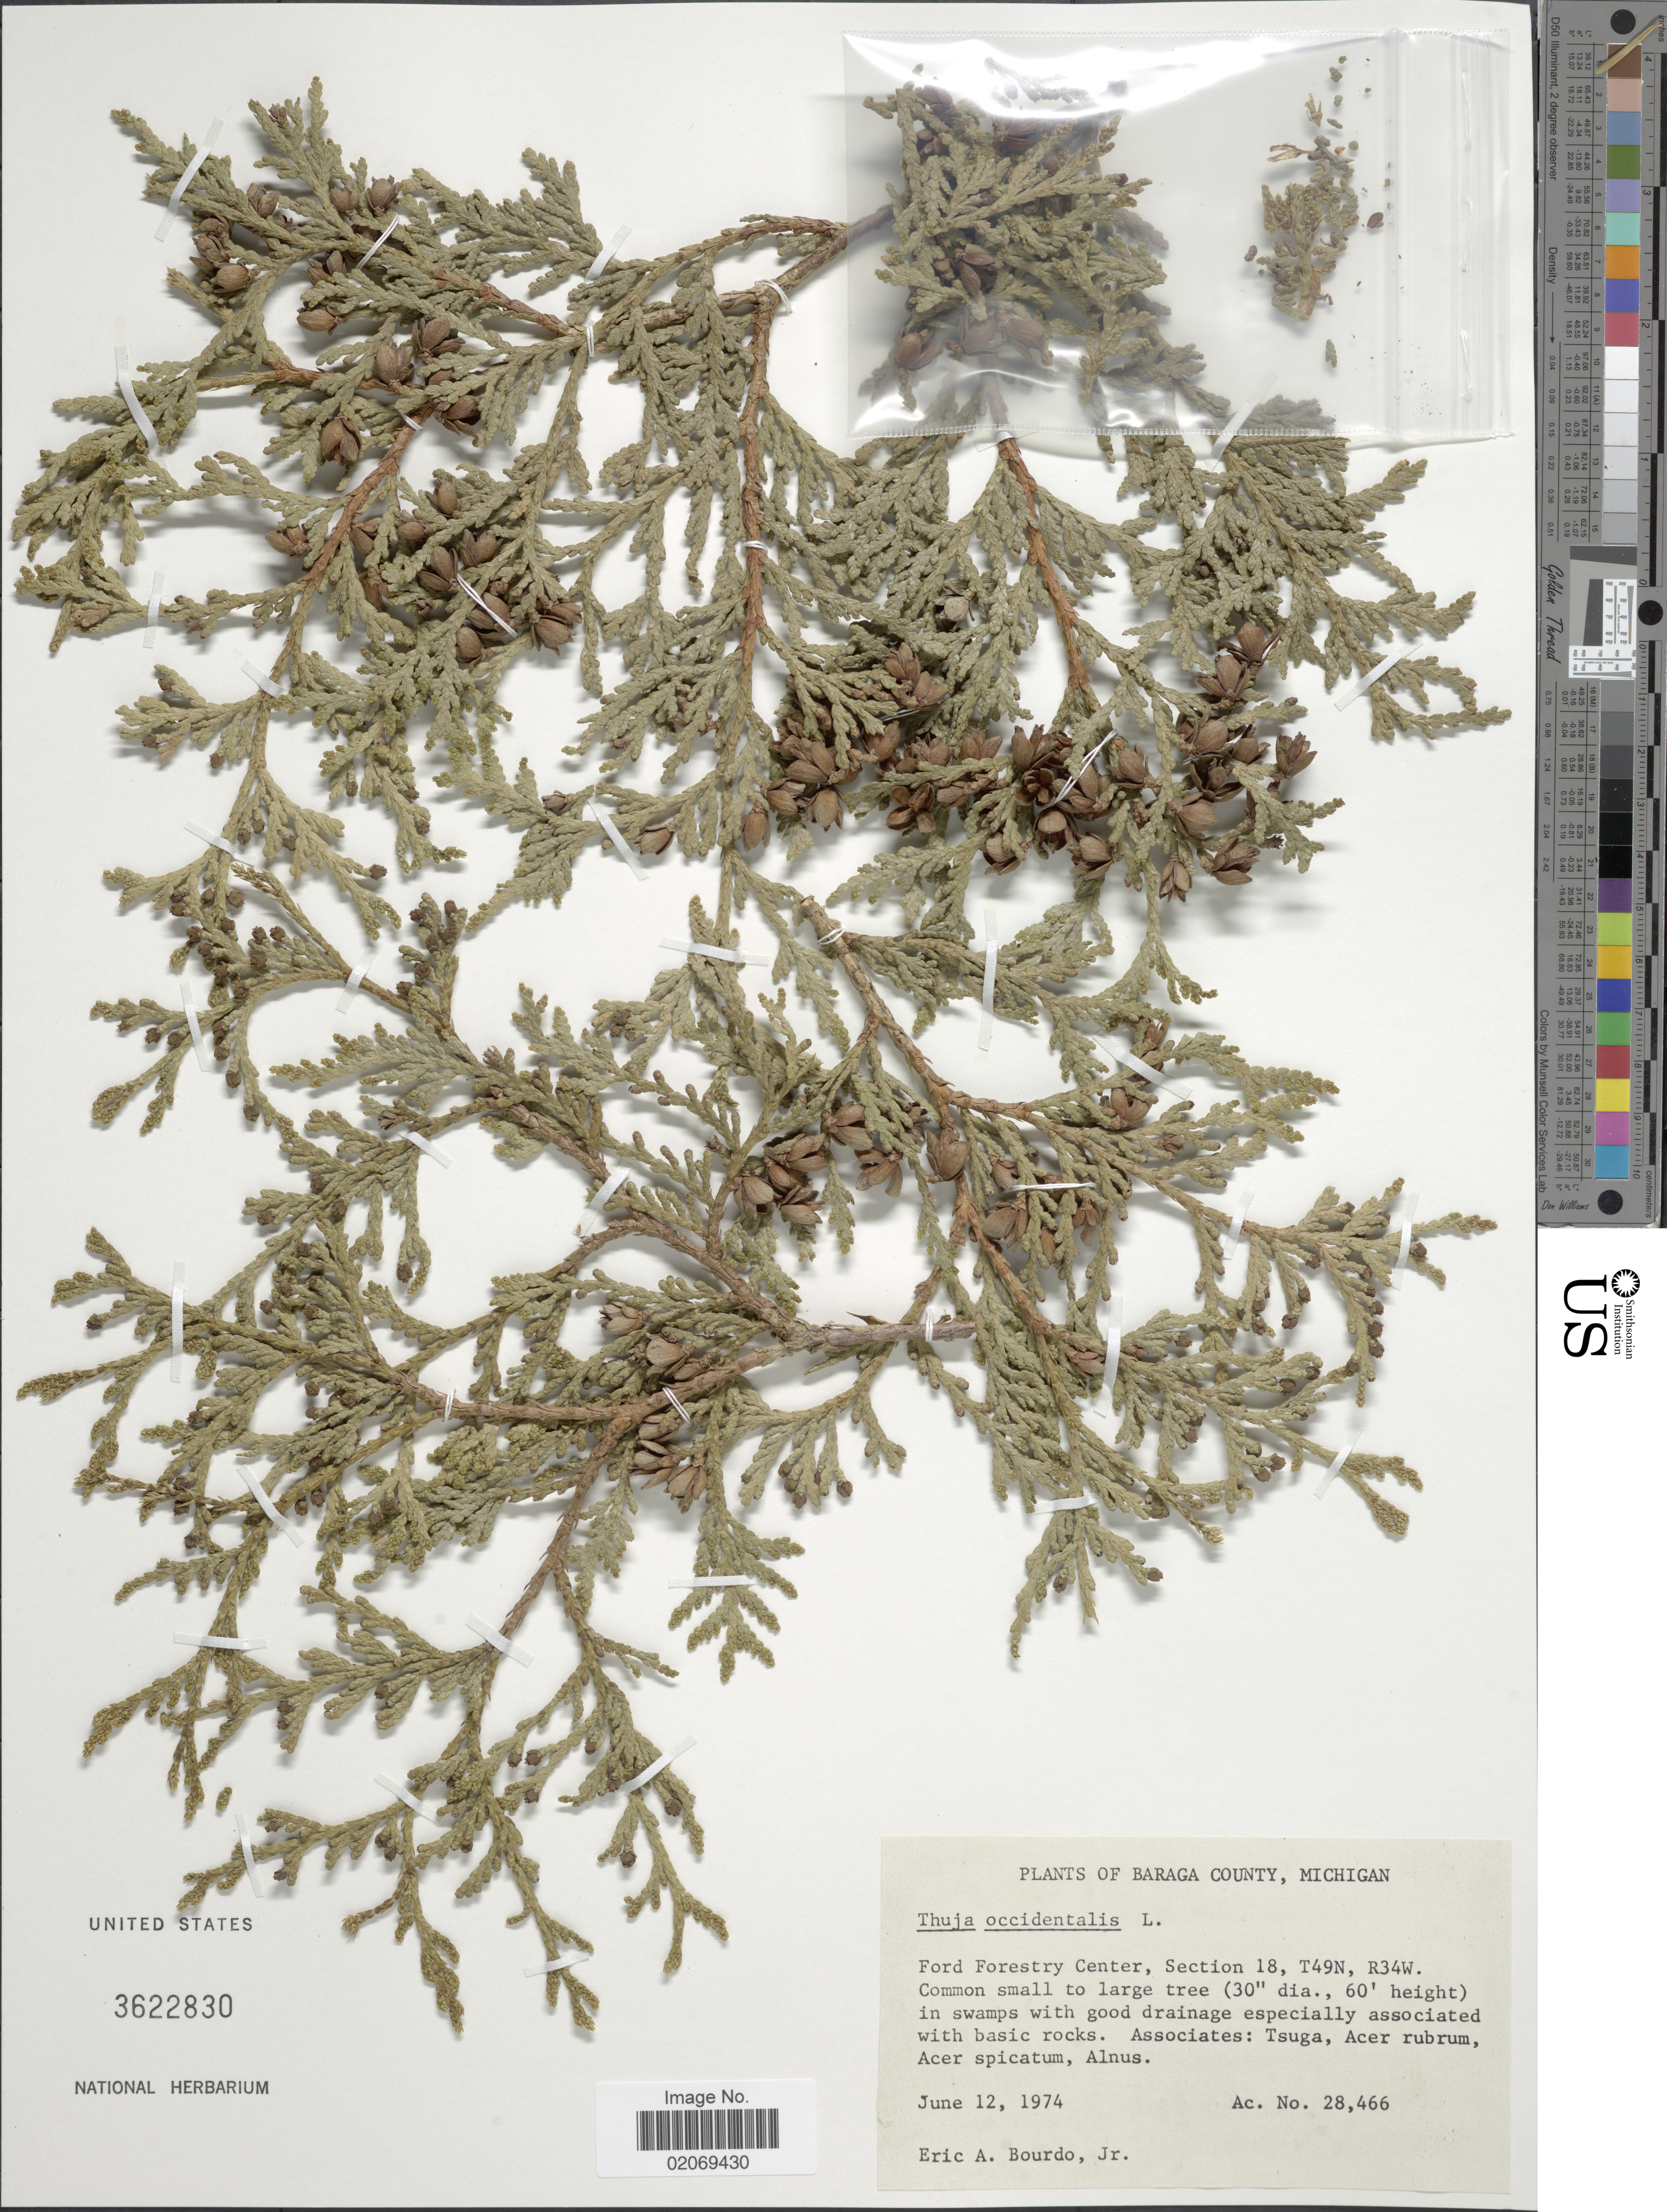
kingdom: Plantae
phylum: Tracheophyta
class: Pinopsida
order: Pinales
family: Cupressaceae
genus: Thuja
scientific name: Thuja occidentalis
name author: L.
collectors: E. Bourdo Jr.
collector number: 28466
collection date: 1974-06-12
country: United States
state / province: Michigan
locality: Baraga County, Ford Forestry Center,Section 18, T49N, R34W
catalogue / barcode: US 3622830